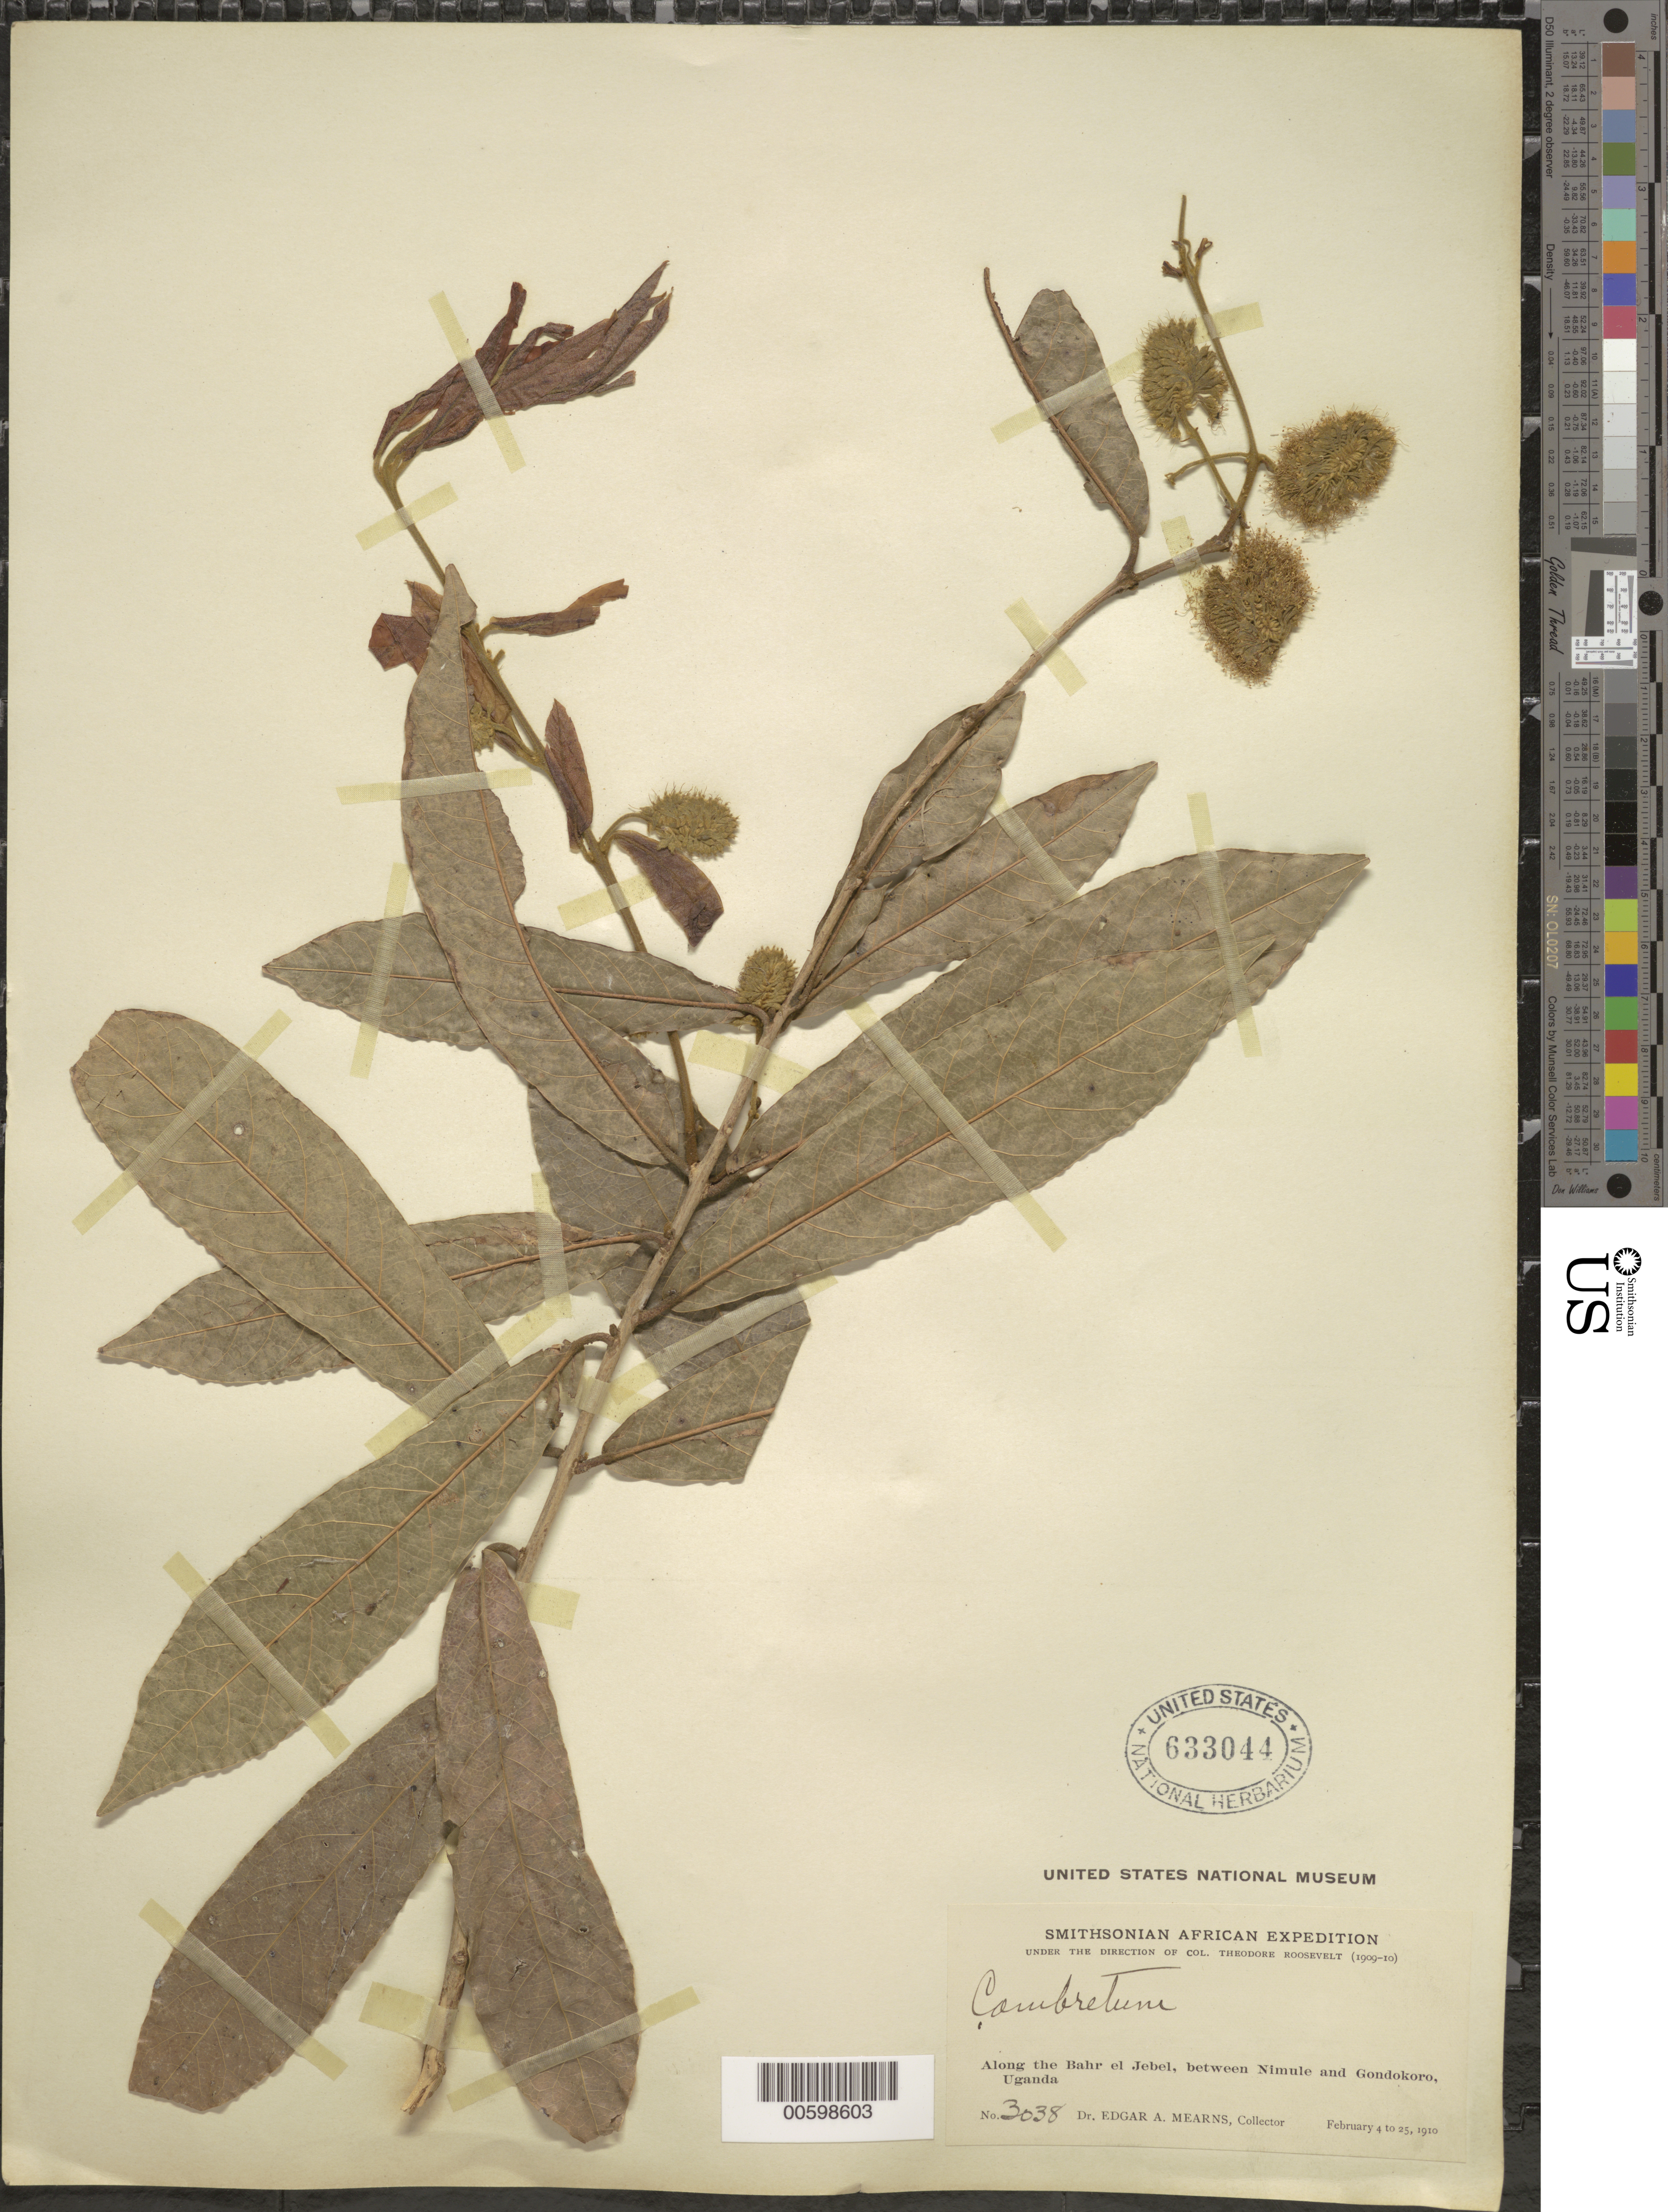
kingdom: Plantae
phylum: Tracheophyta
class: Magnoliopsida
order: Myrtales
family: Combretaceae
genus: Combretum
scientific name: Combretum sp.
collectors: E. A. Mearns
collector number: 3038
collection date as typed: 04 Feb 1910 to 25 Feb 1910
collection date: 1910-02-04/1910-02-25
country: South Sudan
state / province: Central Equatoria / Eastern Equatoria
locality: Along the Bahr el Jebel, between Nimule and Gondokoro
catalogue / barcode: US 633044